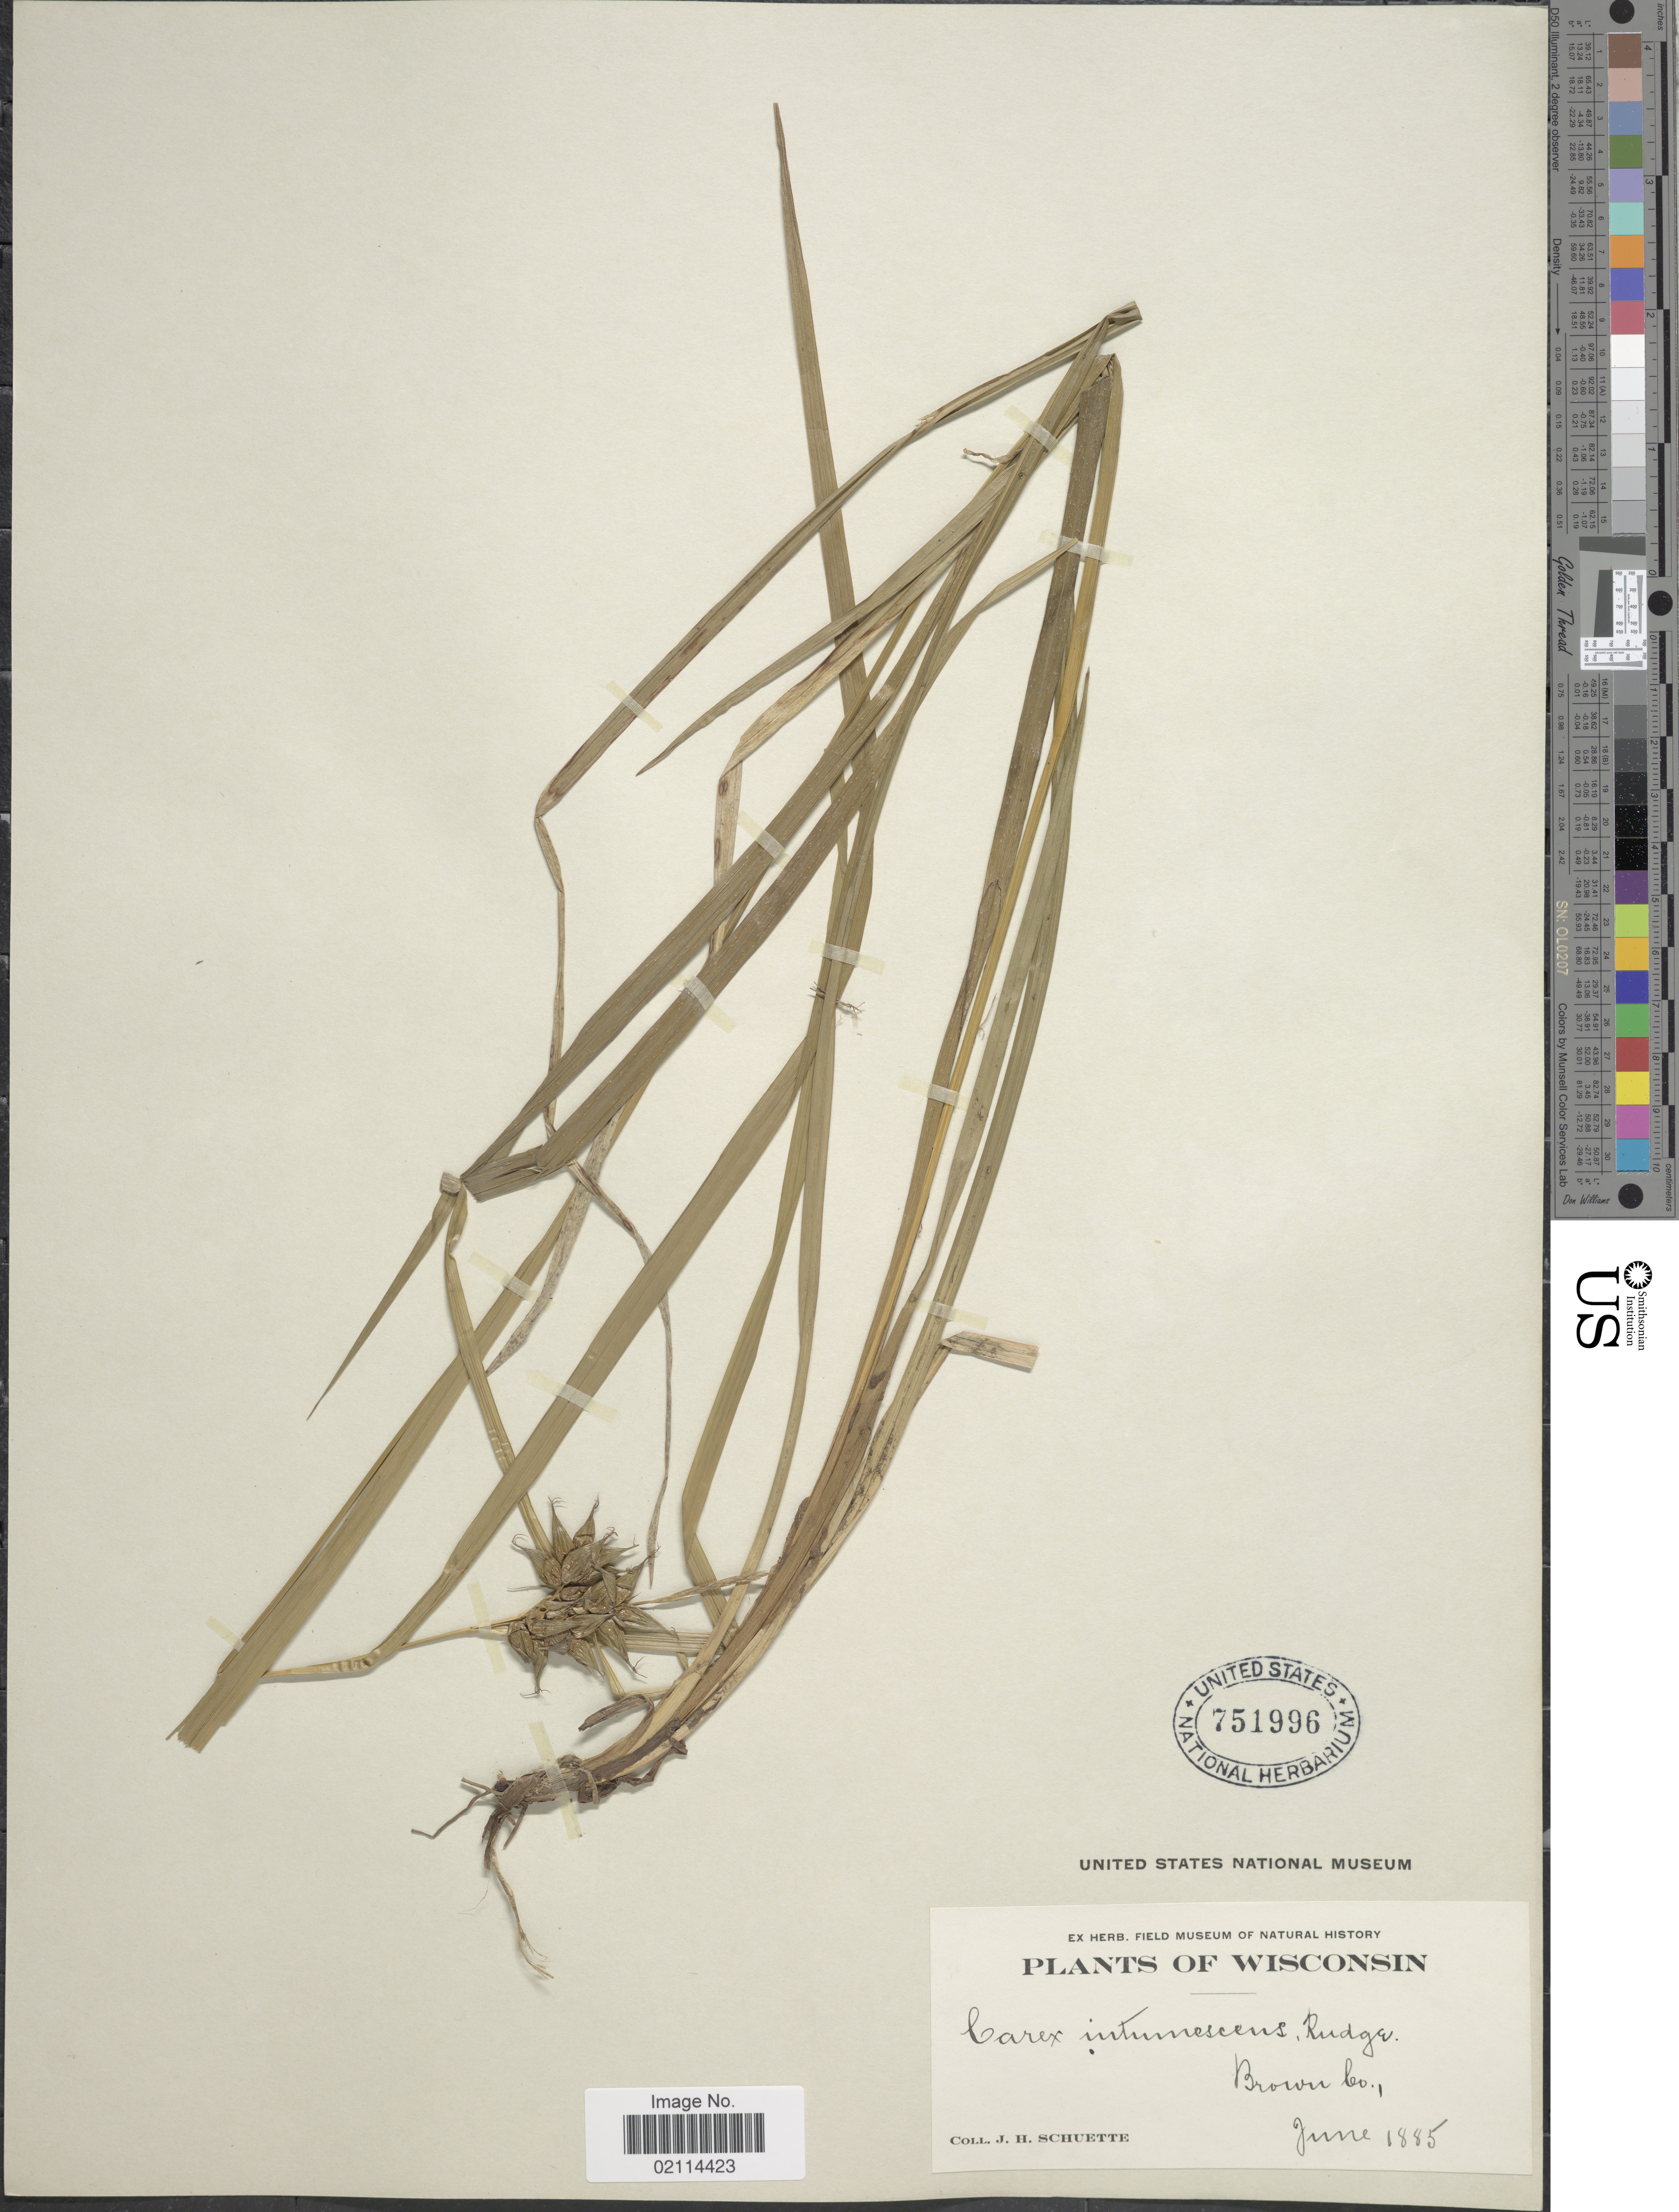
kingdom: Plantae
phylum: Tracheophyta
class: Liliopsida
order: Poales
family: Cyperaceae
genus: Carex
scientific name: Carex intumescens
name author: Rudge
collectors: J. H. Schuette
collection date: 1885-06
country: United States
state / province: Wisconsin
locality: Brown Co.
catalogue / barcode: US 751996